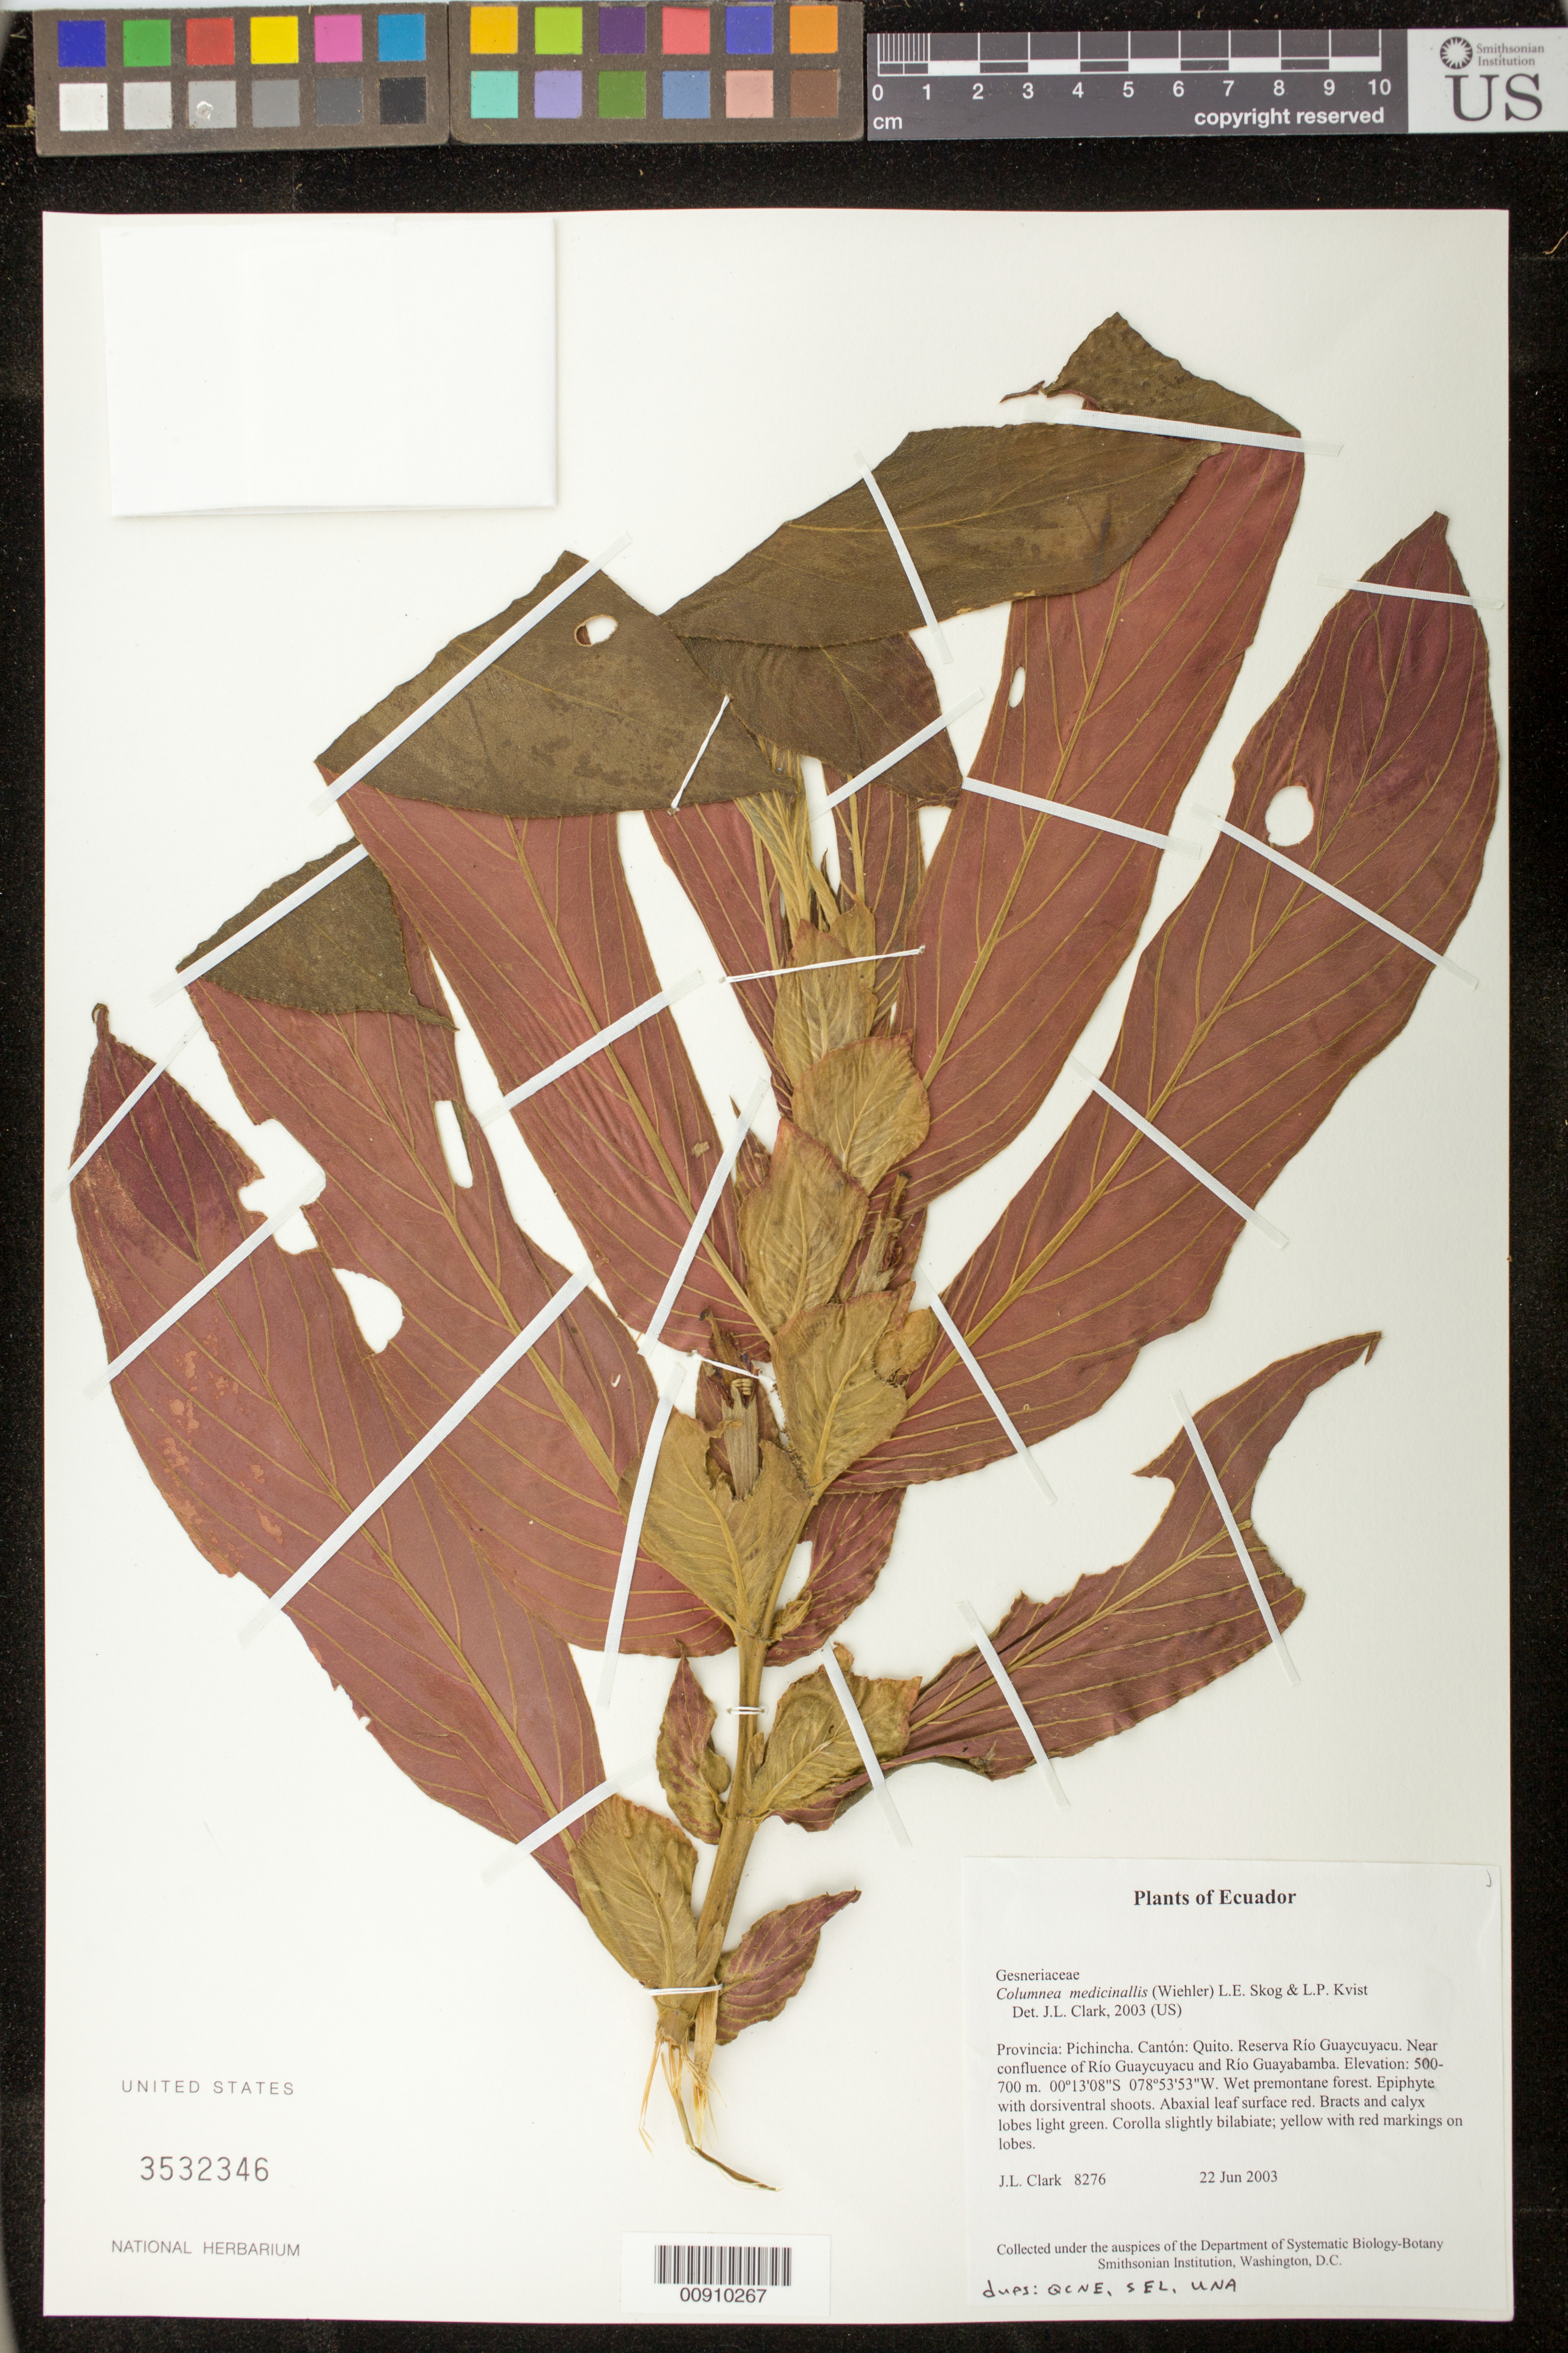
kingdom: Plantae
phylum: Tracheophyta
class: Magnoliopsida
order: Lamiales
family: Gesneriaceae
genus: Columnea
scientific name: Columnea medicinalis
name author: (Wiehler) L.E. Skog & L.P. Kvist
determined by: Clark, J. L., (SEL), The Marie Selby Botanical Garden (UNITED STATES)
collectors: J. L. Clark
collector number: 8276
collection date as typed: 22 Jun 2003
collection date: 2003-06-22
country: Ecuador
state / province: Pichincha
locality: Quito. Reserva Río Guaycuyacu. Near confluence of Río Guaycuyacu and Río Guayabamba.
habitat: Wet premontane forest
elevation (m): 500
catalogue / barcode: US 3532346